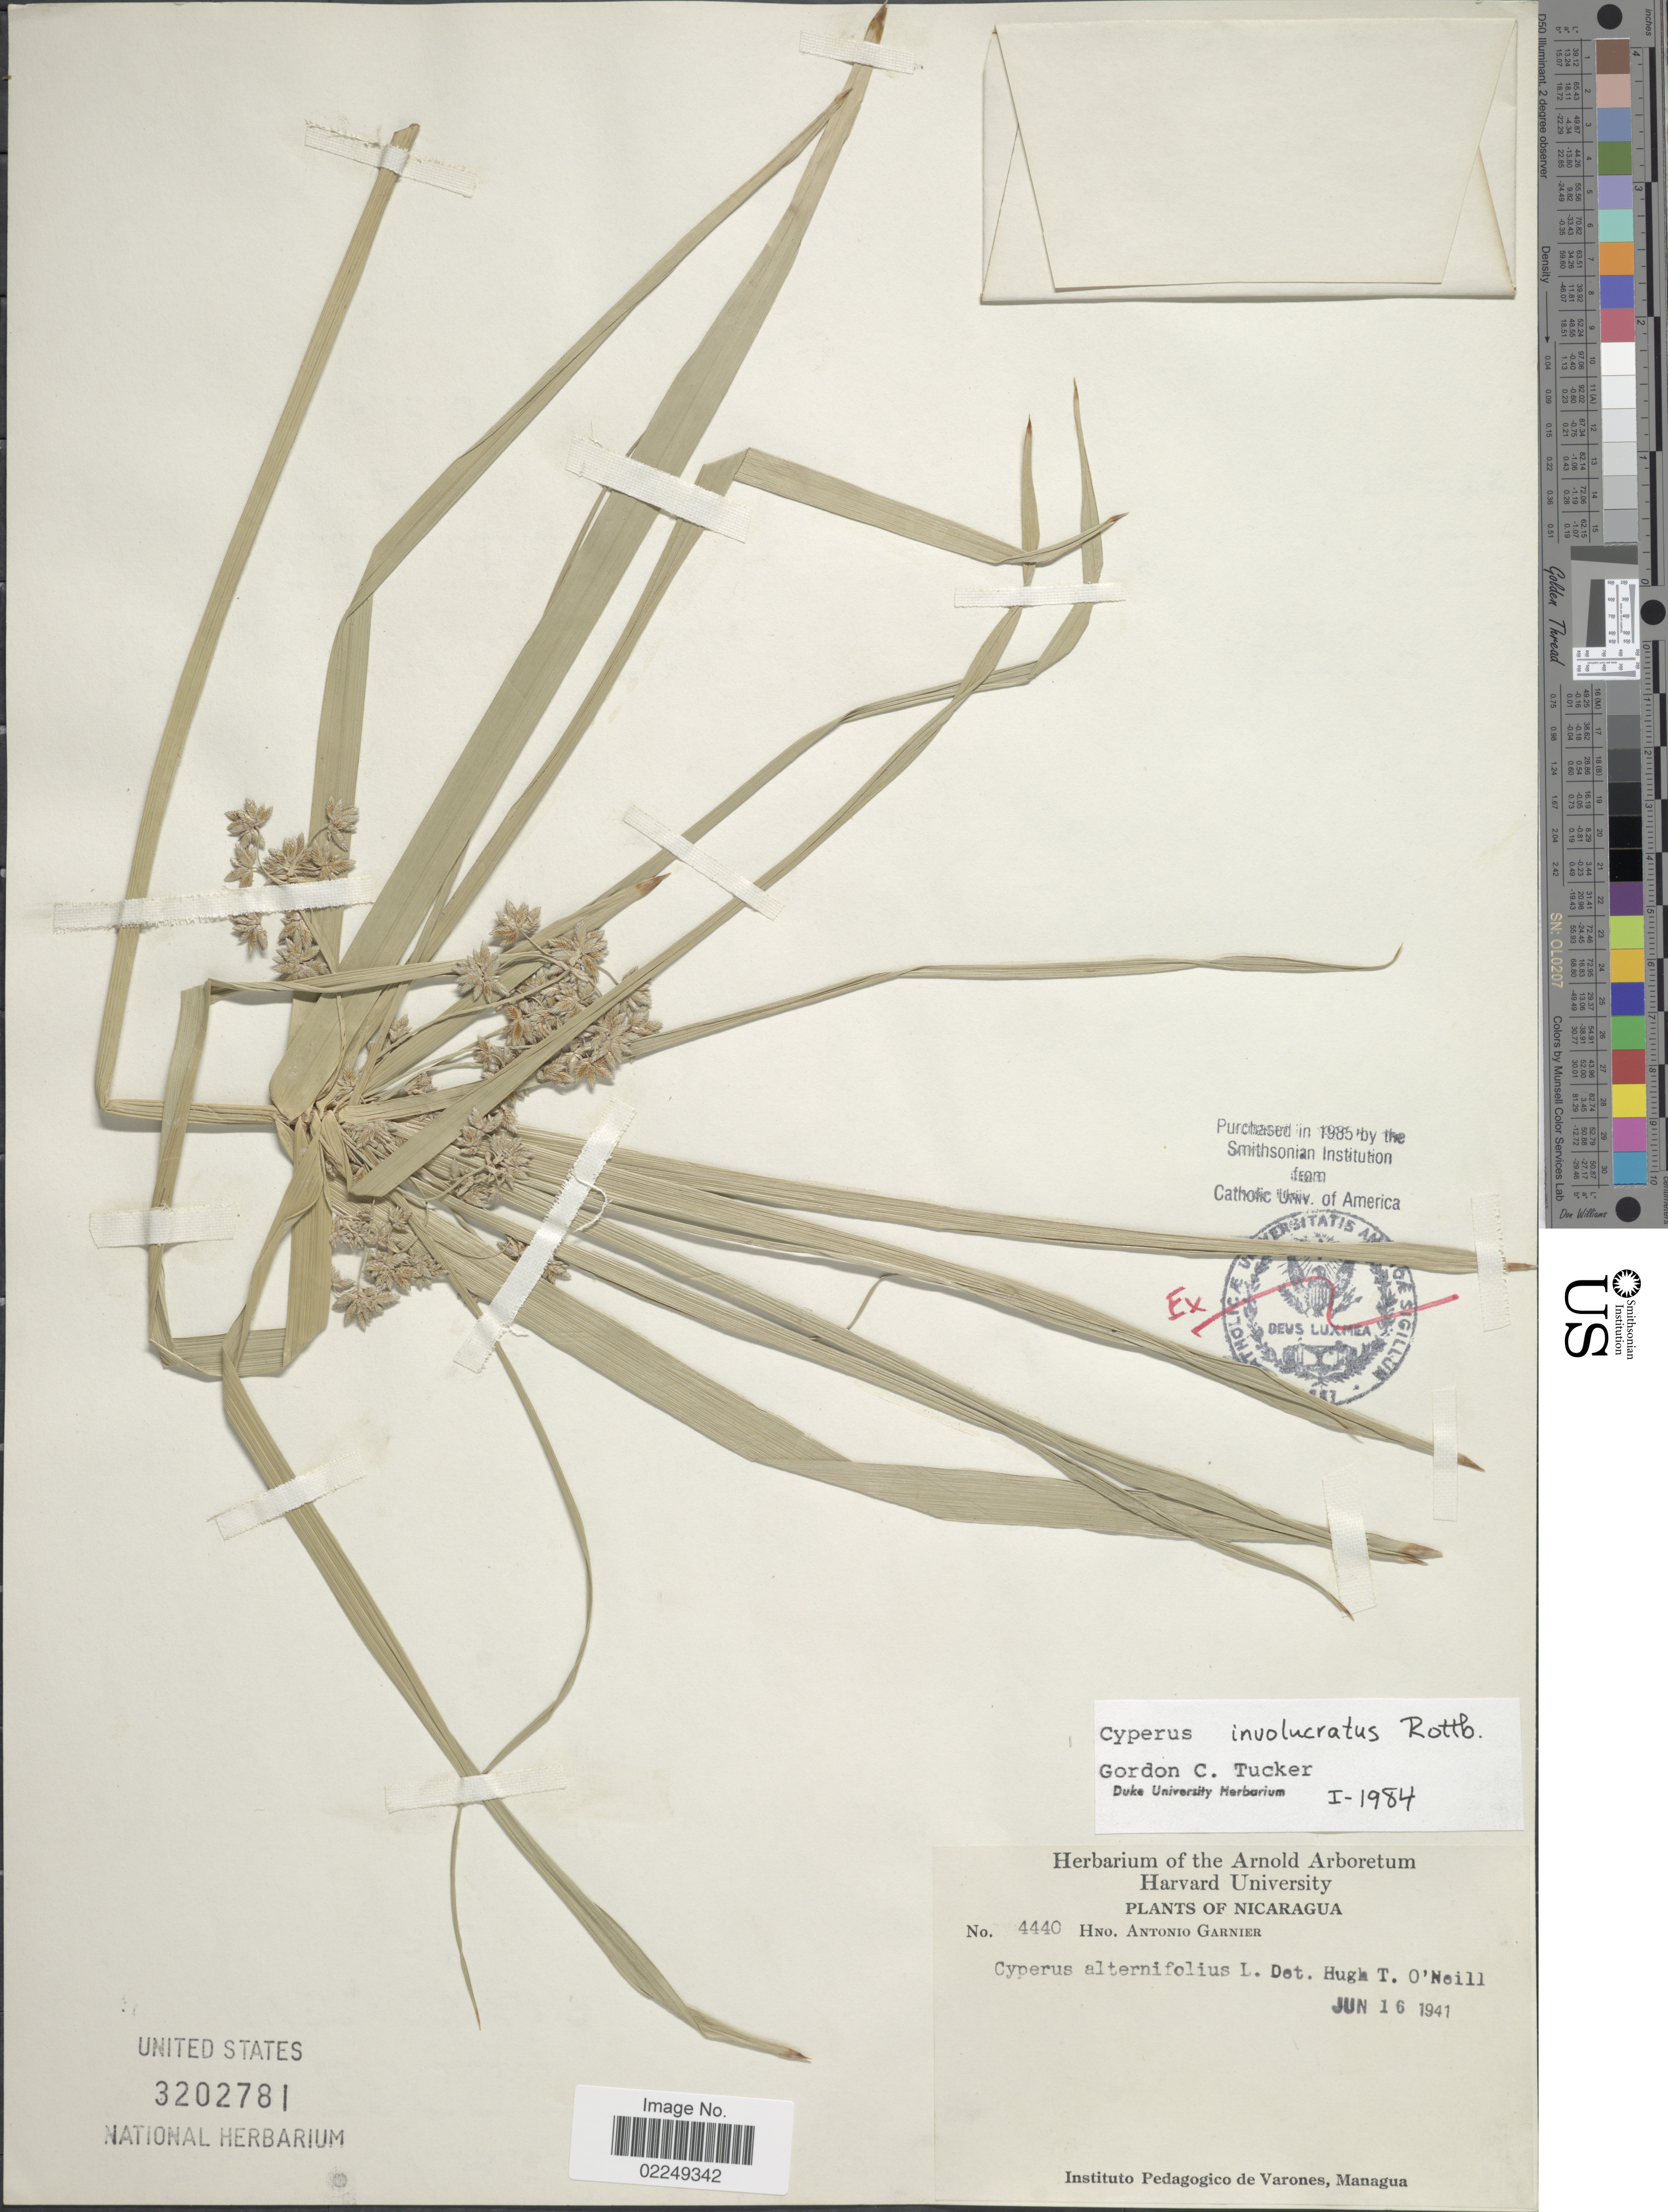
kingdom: Plantae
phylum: Tracheophyta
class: Liliopsida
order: Poales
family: Cyperaceae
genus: Cyperus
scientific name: Cyperus involucratus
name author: Rottb.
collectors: Bro. A. Garnier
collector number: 4440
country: Nicaragua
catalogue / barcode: US 3202781